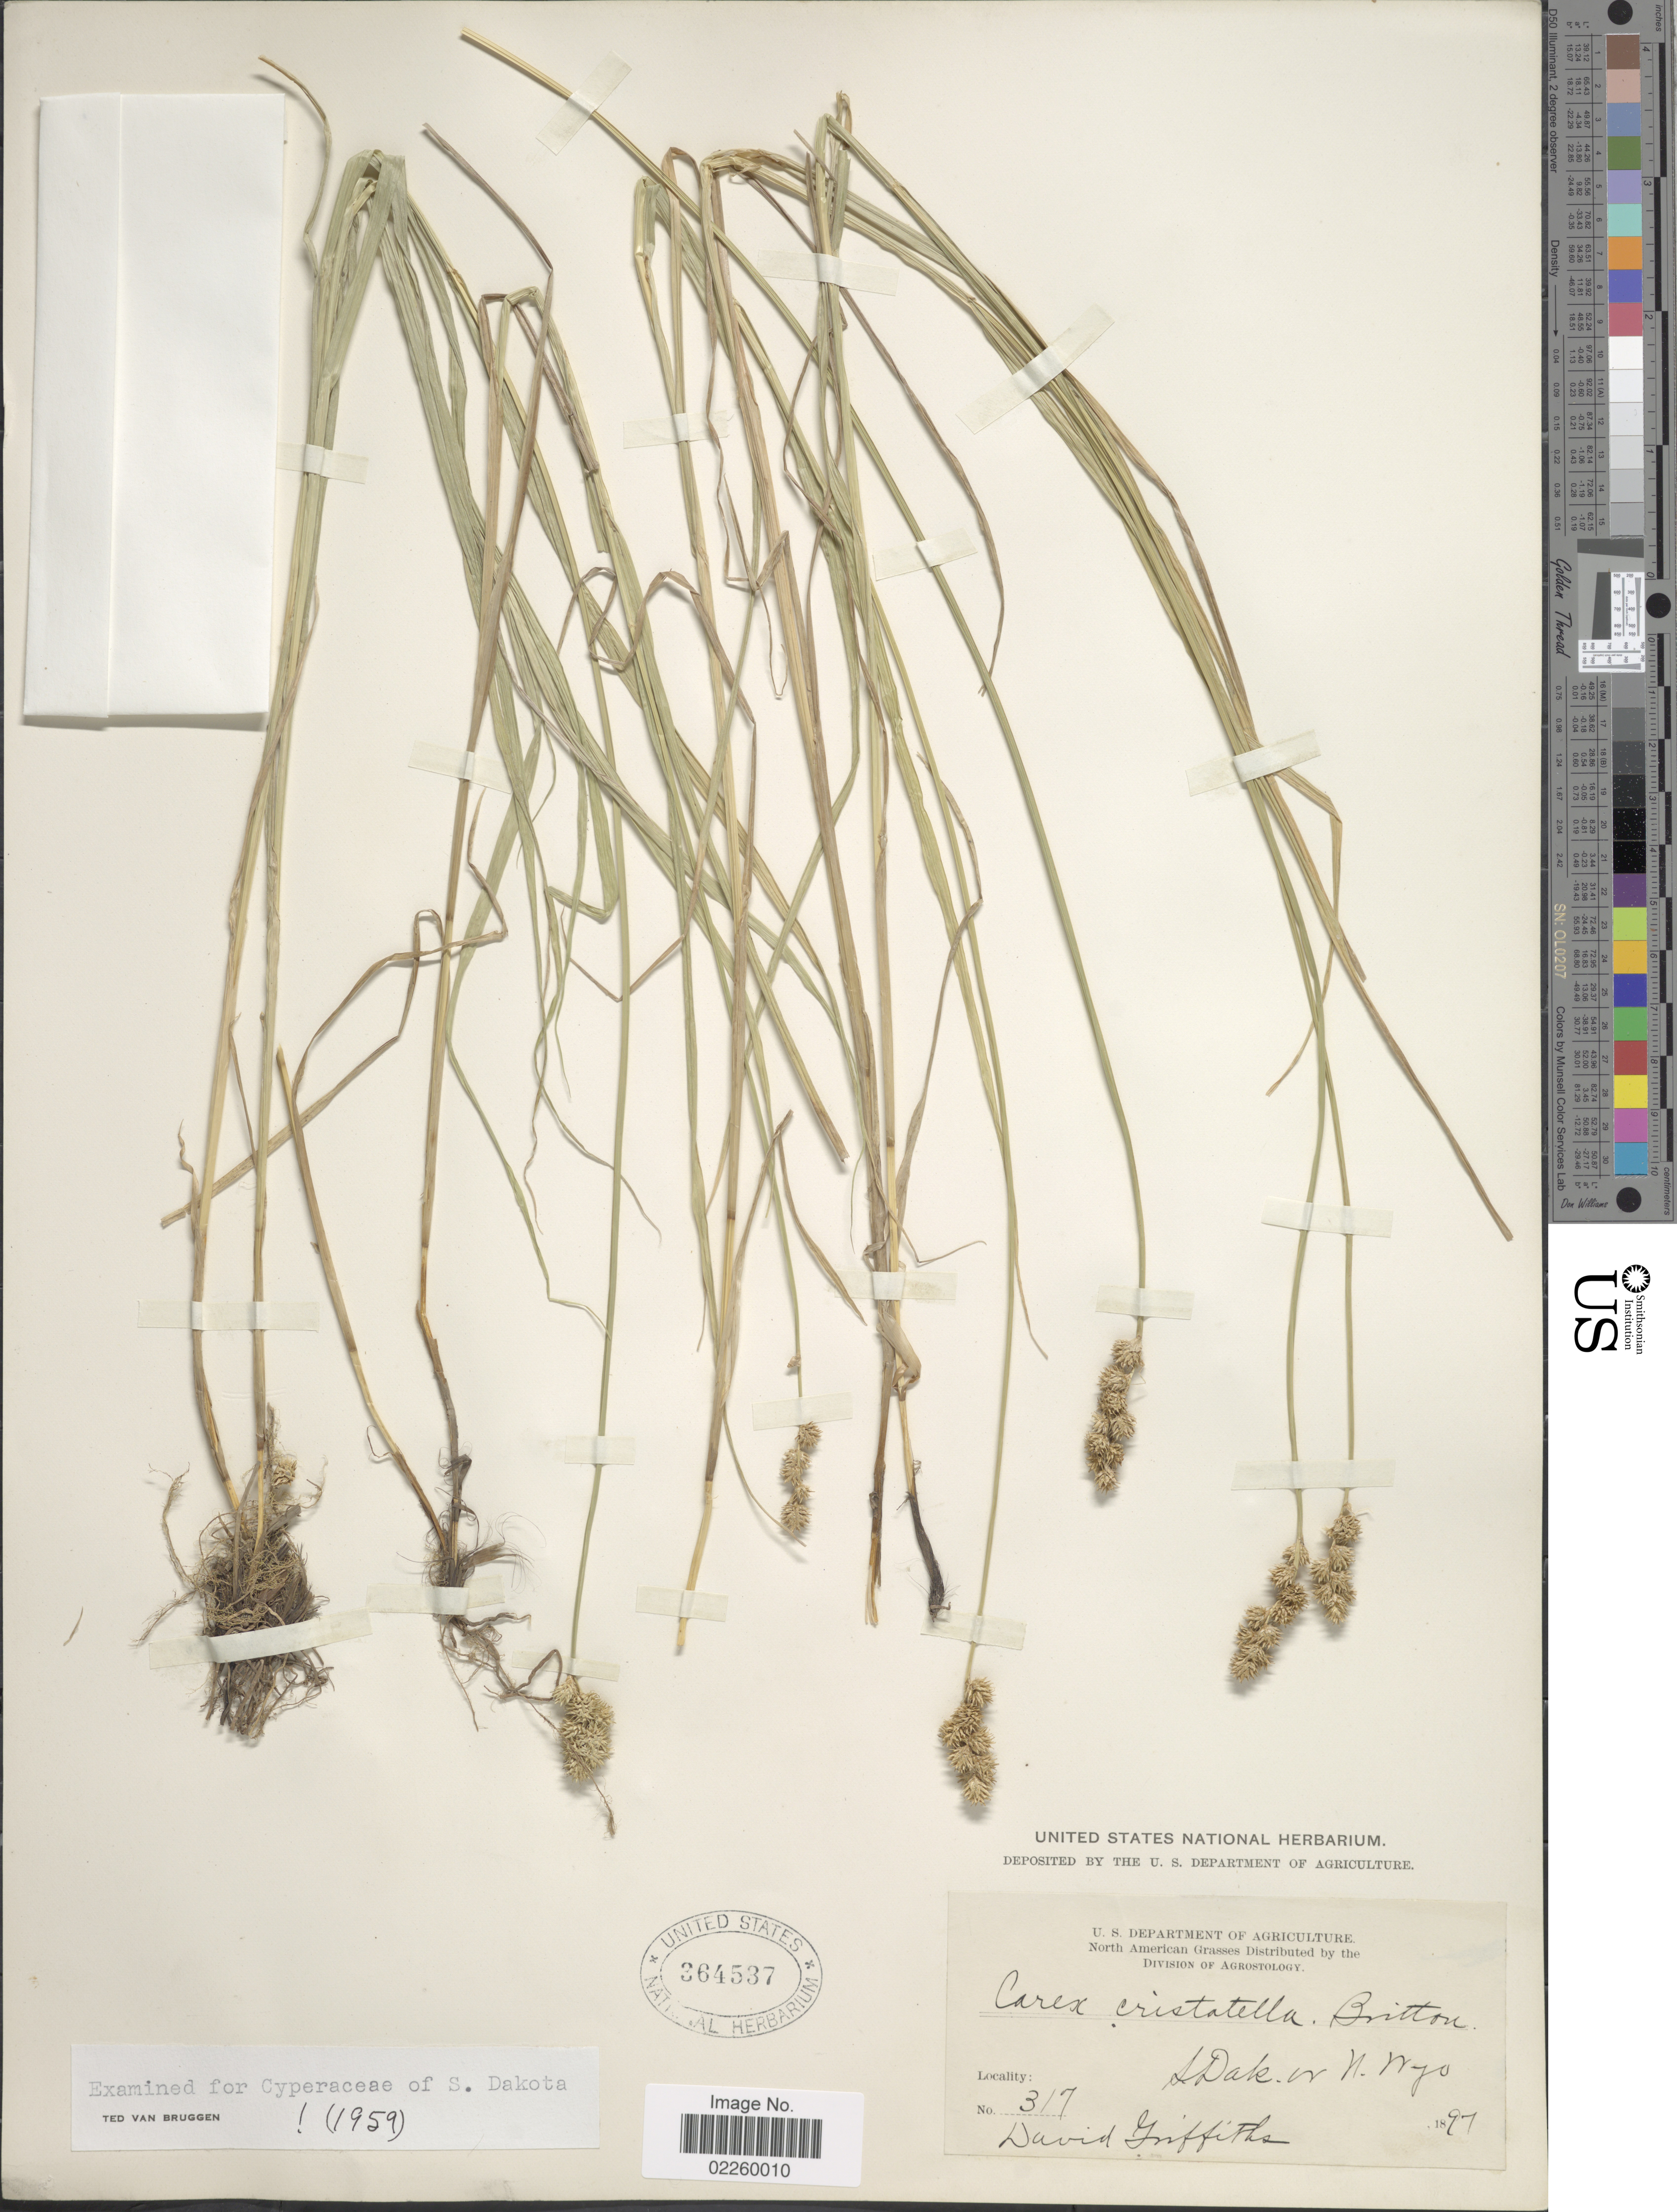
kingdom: Plantae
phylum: Tracheophyta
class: Liliopsida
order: Poales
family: Cyperaceae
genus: Carex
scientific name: Carex cristatella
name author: Britton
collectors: D. Griffiths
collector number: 317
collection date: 1897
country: United States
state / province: Wyoming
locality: S. Dak, or N. Wyo.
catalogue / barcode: US 264537